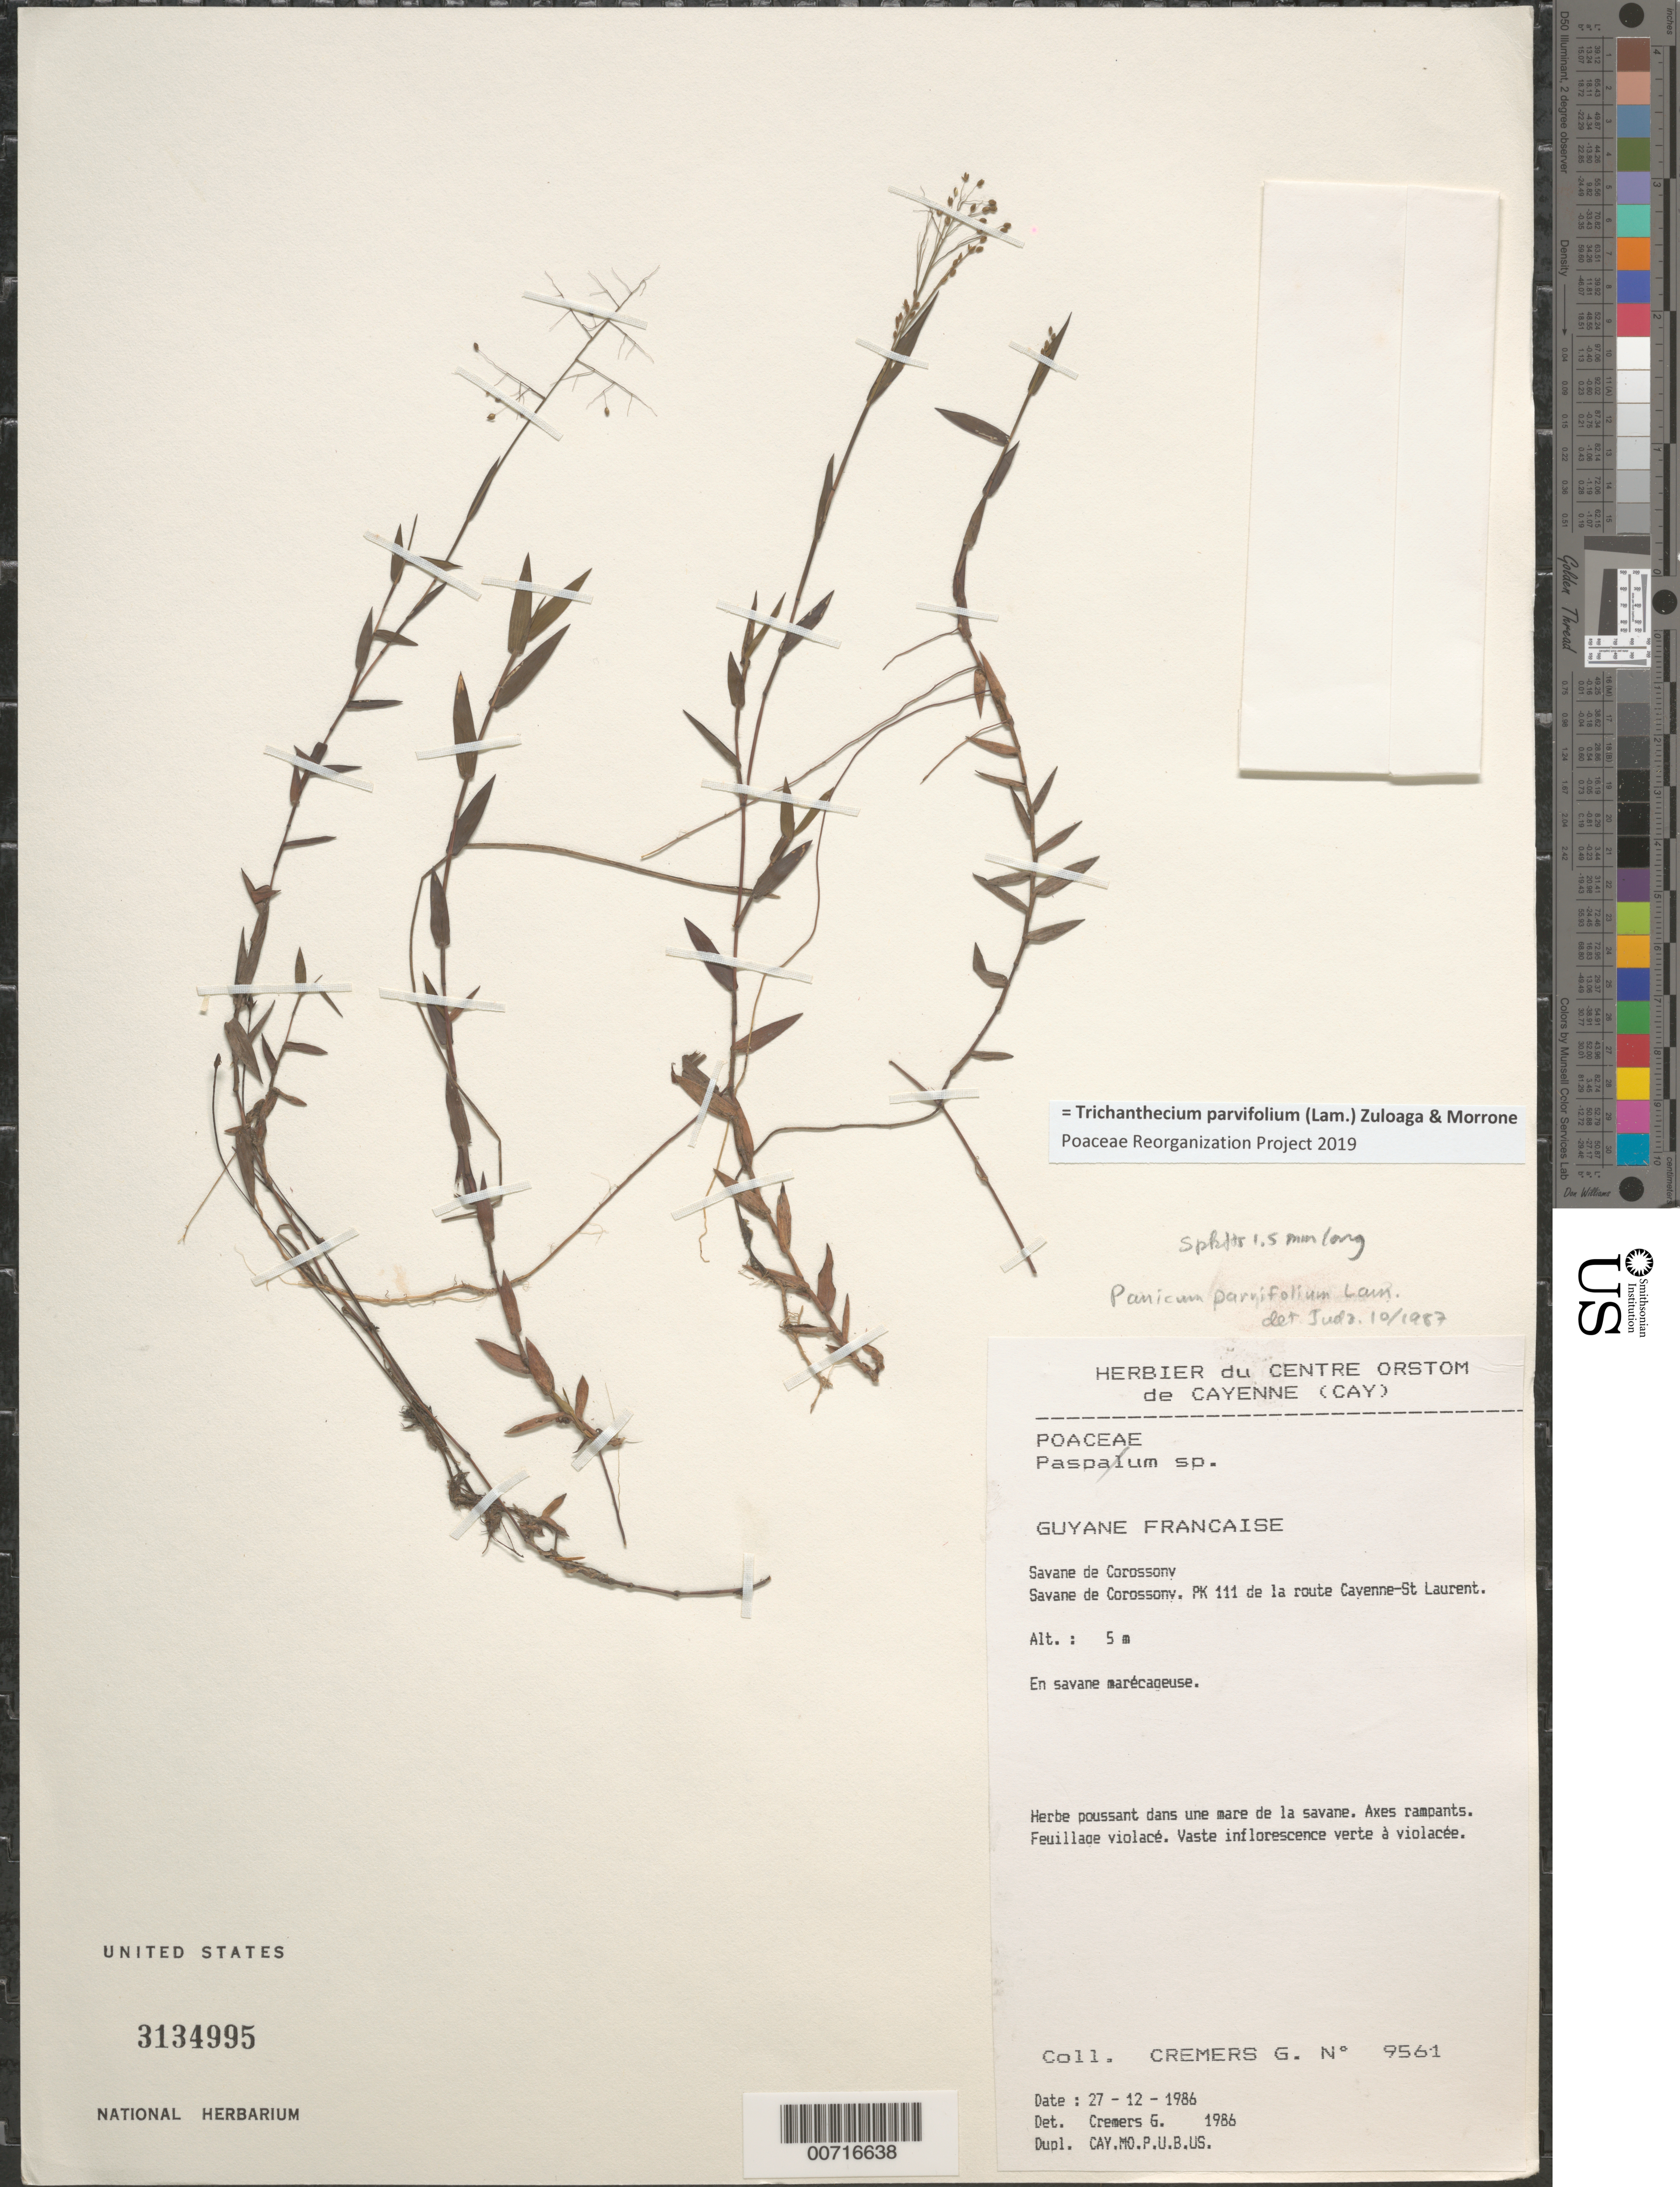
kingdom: Plantae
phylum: Tracheophyta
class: Liliopsida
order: Poales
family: Poaceae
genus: Trichanthecium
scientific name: Trichanthecium parvifolium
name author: (Lam.) Zuloaga & Morrone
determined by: Poaceae Reorganization Project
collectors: G. Cremers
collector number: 9561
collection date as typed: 27-Dec-86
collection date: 1986-12-27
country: French Guiana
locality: Savane de Corossony, PK 111 de la route Cayenne-St. Laurent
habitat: Marshy savanna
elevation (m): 5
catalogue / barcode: US 3134995